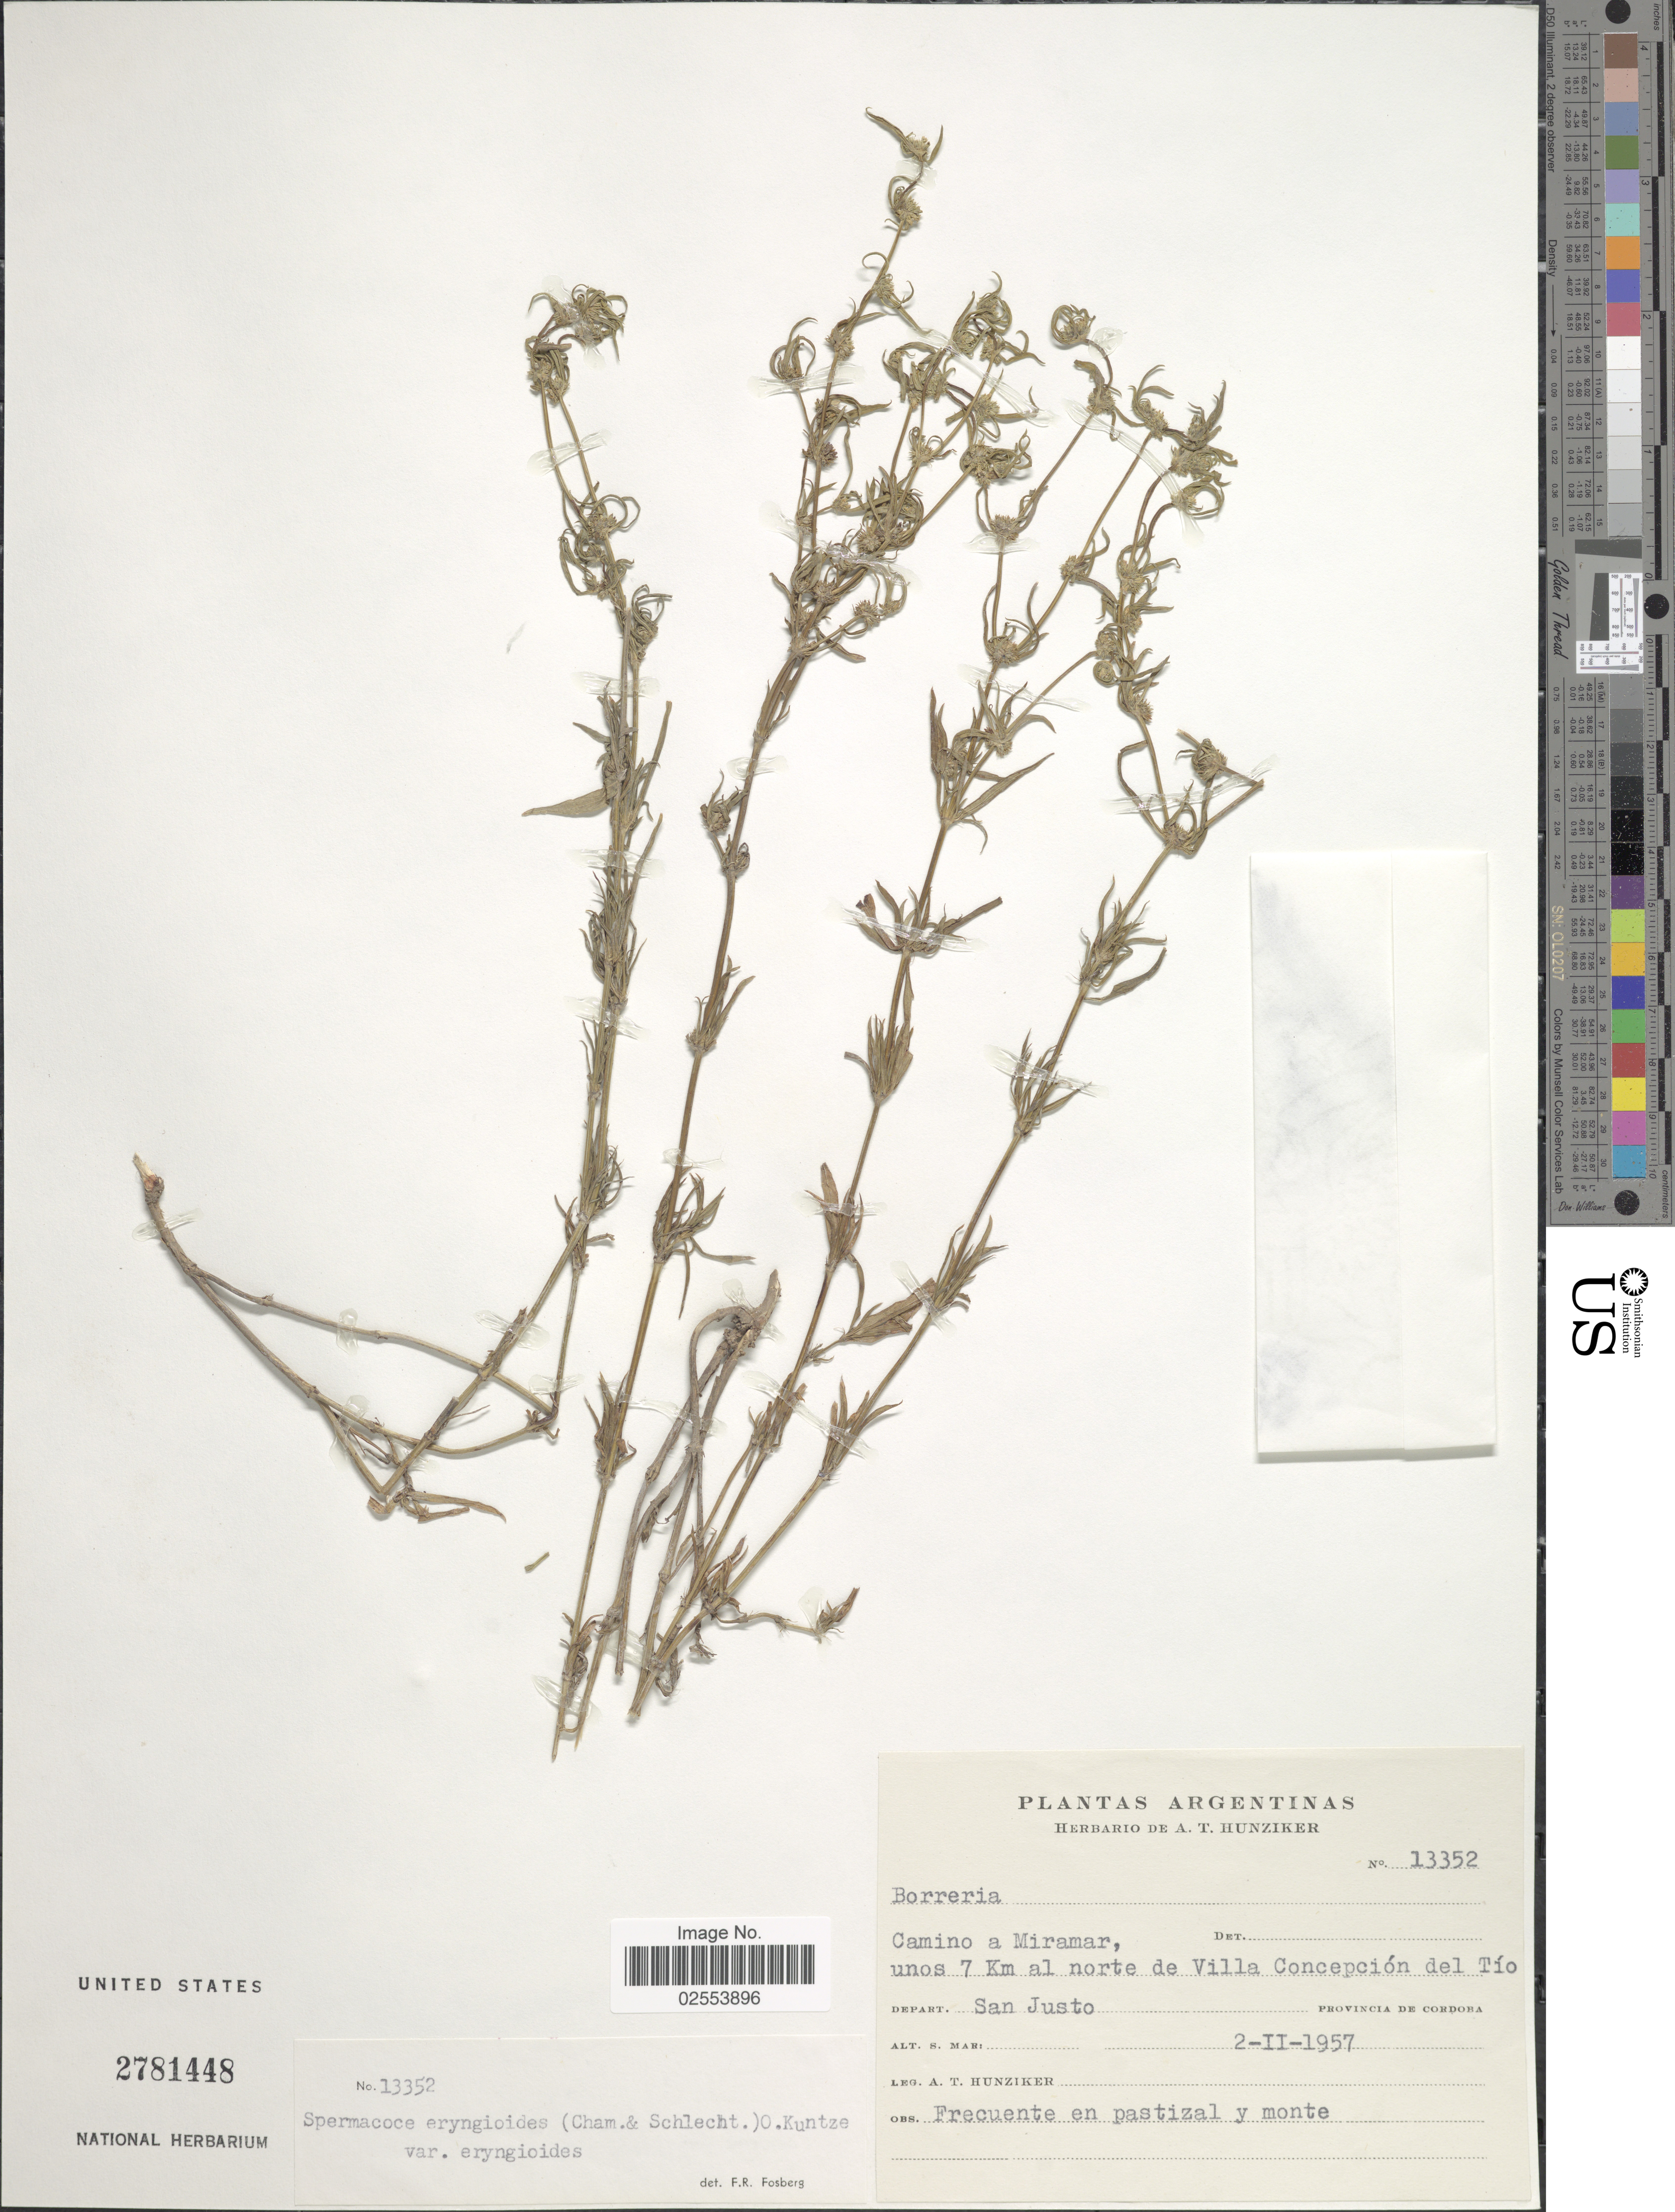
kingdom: Plantae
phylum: Tracheophyta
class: Magnoliopsida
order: Gentianales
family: Rubiaceae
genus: Spermacoce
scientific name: Spermacoce eryngioides var. eryngioides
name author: (Cham. & Schltdl.) Kuntze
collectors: A. T. Hunziker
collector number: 13352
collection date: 1957-02-02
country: Argentina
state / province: Cordoba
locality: Camino a Miramar, unos 7 Km al norte de Villa Concepcion del Tio, Depart. San Justo.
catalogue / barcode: US 2781448